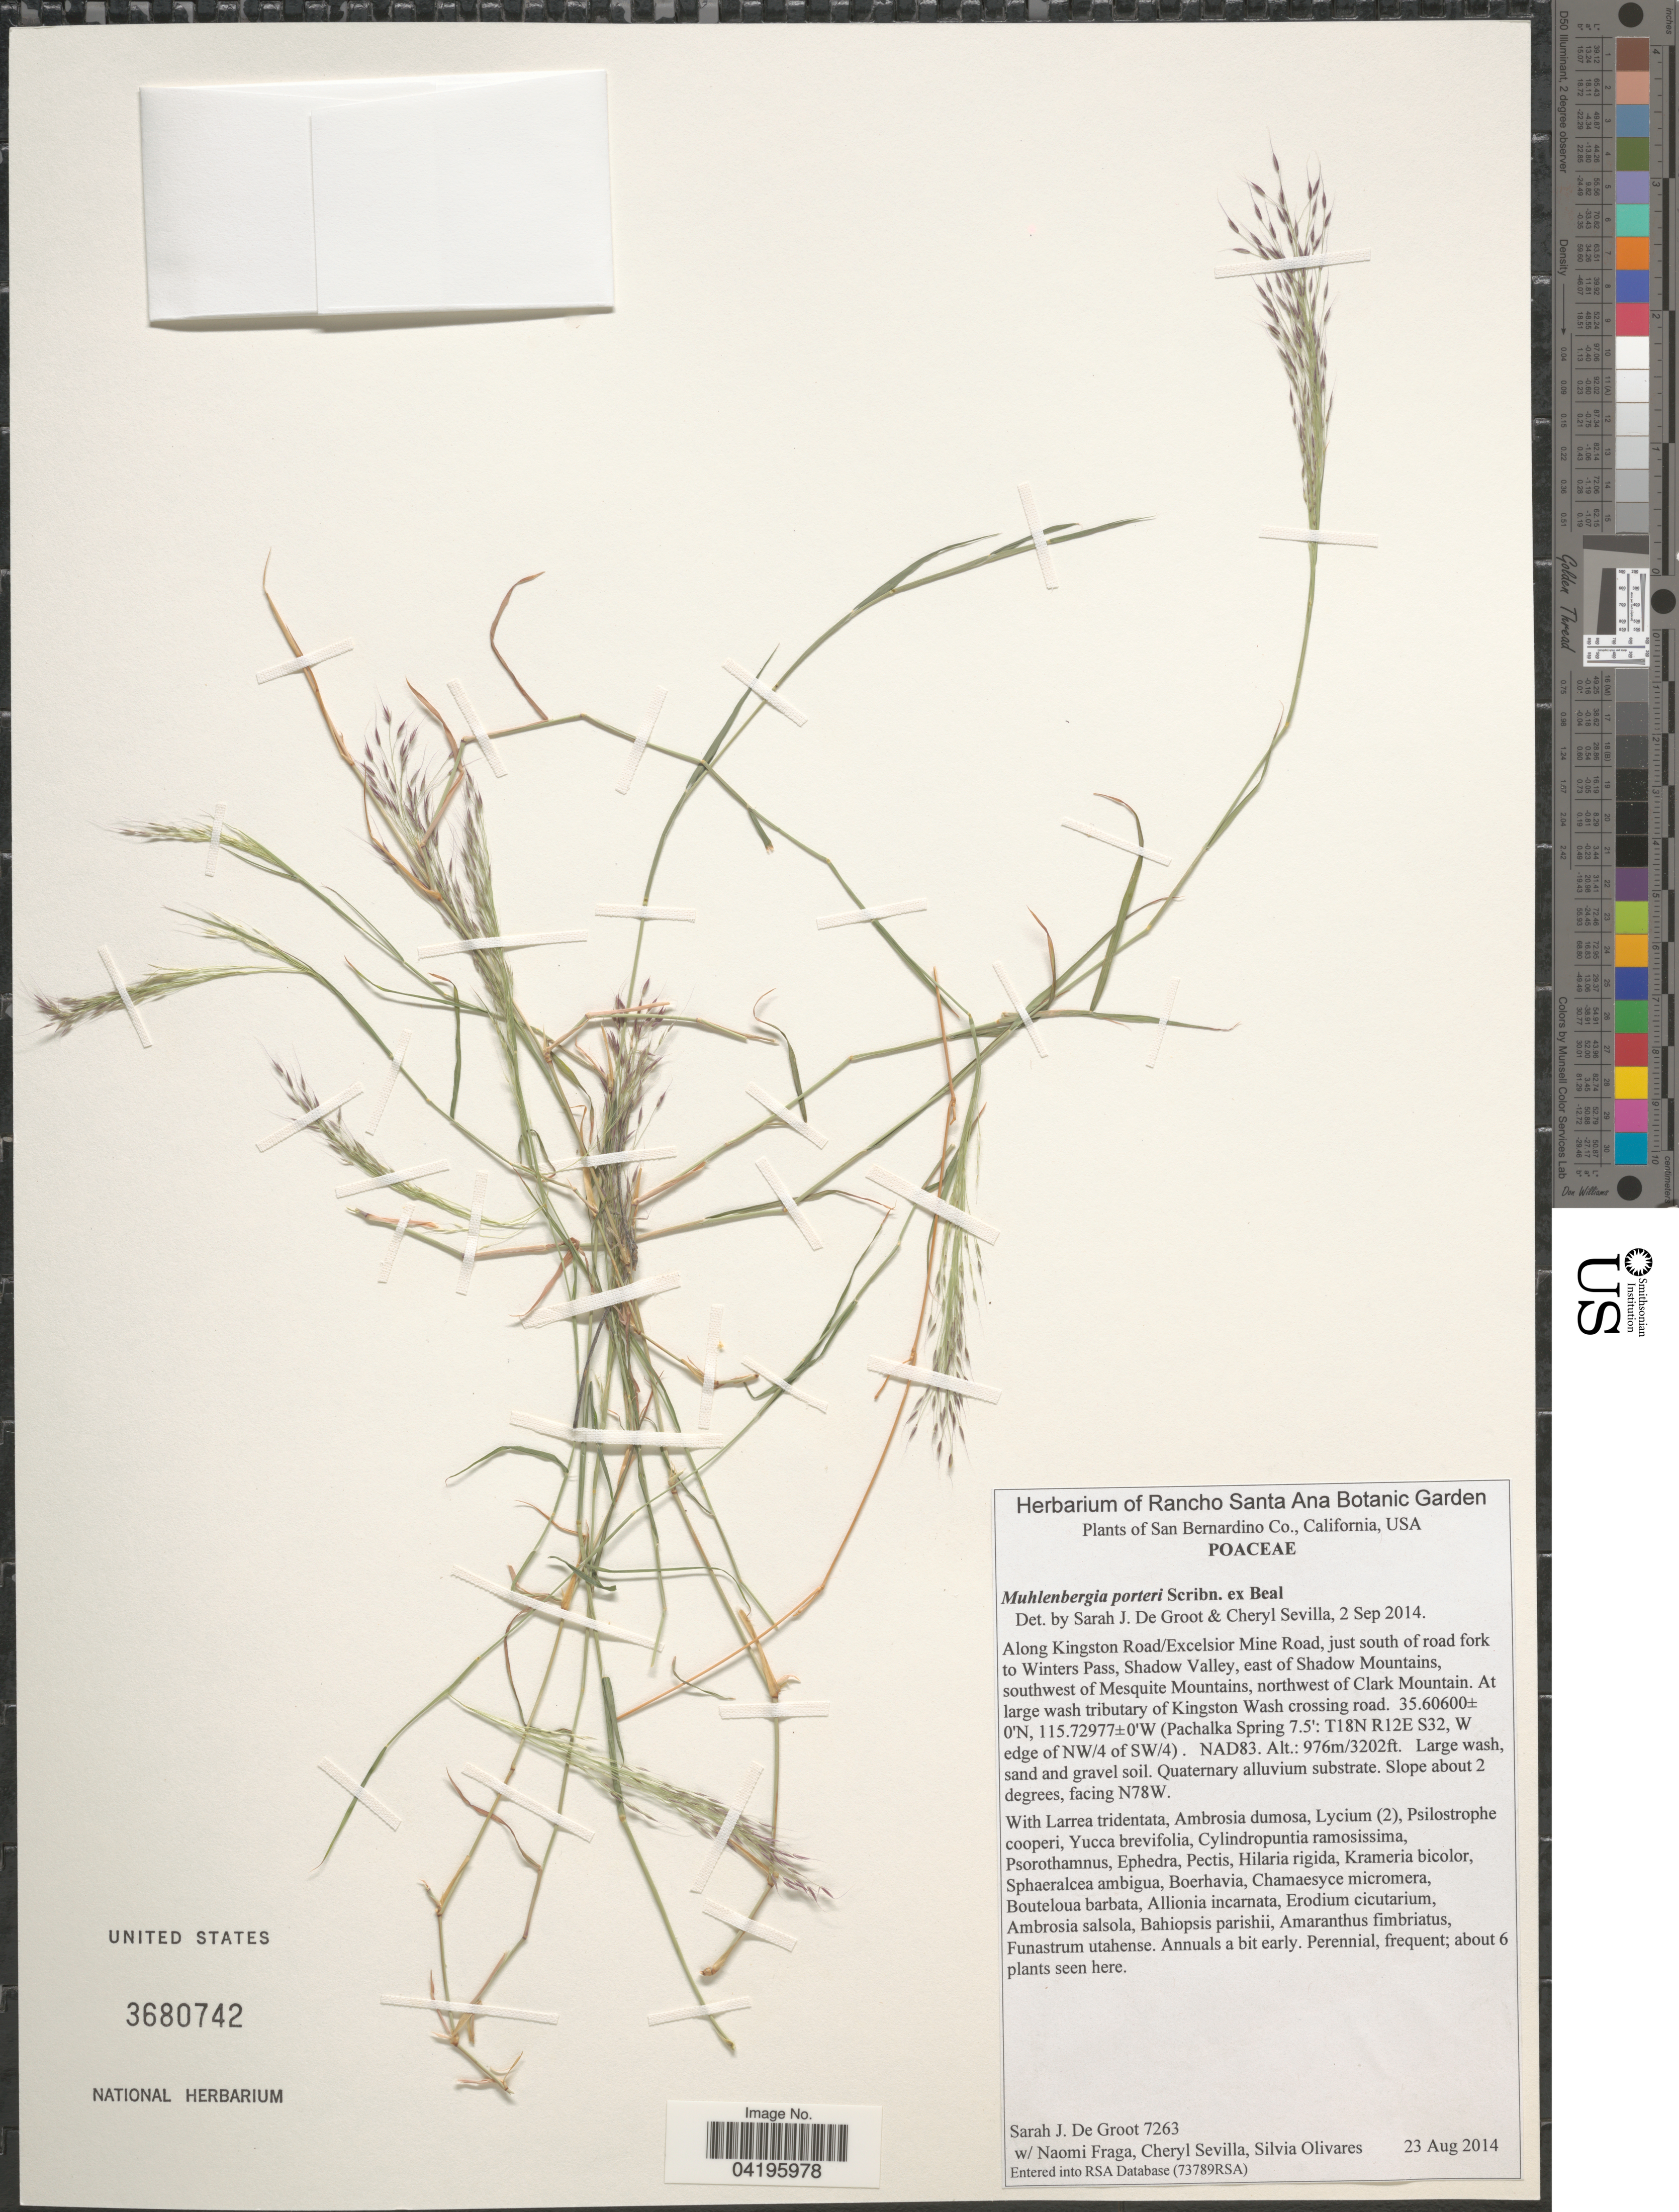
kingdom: Plantae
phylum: Tracheophyta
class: Liliopsida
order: Poales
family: Poaceae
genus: Muhlenbergia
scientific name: Muhlenbergia porteri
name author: Scribn. in W.J. Beal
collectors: S. De Groot, N. Fraga, C. Sevilla & S. Olivares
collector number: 7263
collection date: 2014-08-23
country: United States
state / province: California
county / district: San Bernardino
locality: San Bernardino Co. Along Kingston Road/Excelsior Mine Road, just south of road fork to Winters Pass, Shadow Valley, east of Shadow Mountains, southwest of Mesquite Mountains, northwest of Clark Mountain. At large wash tributary of Kingston Wash crossing road. (Pachalka Spring 7.5':T18N R12E S32, W edge of NW/4 of SW/4). NAD 83.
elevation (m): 976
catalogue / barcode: US 3680742